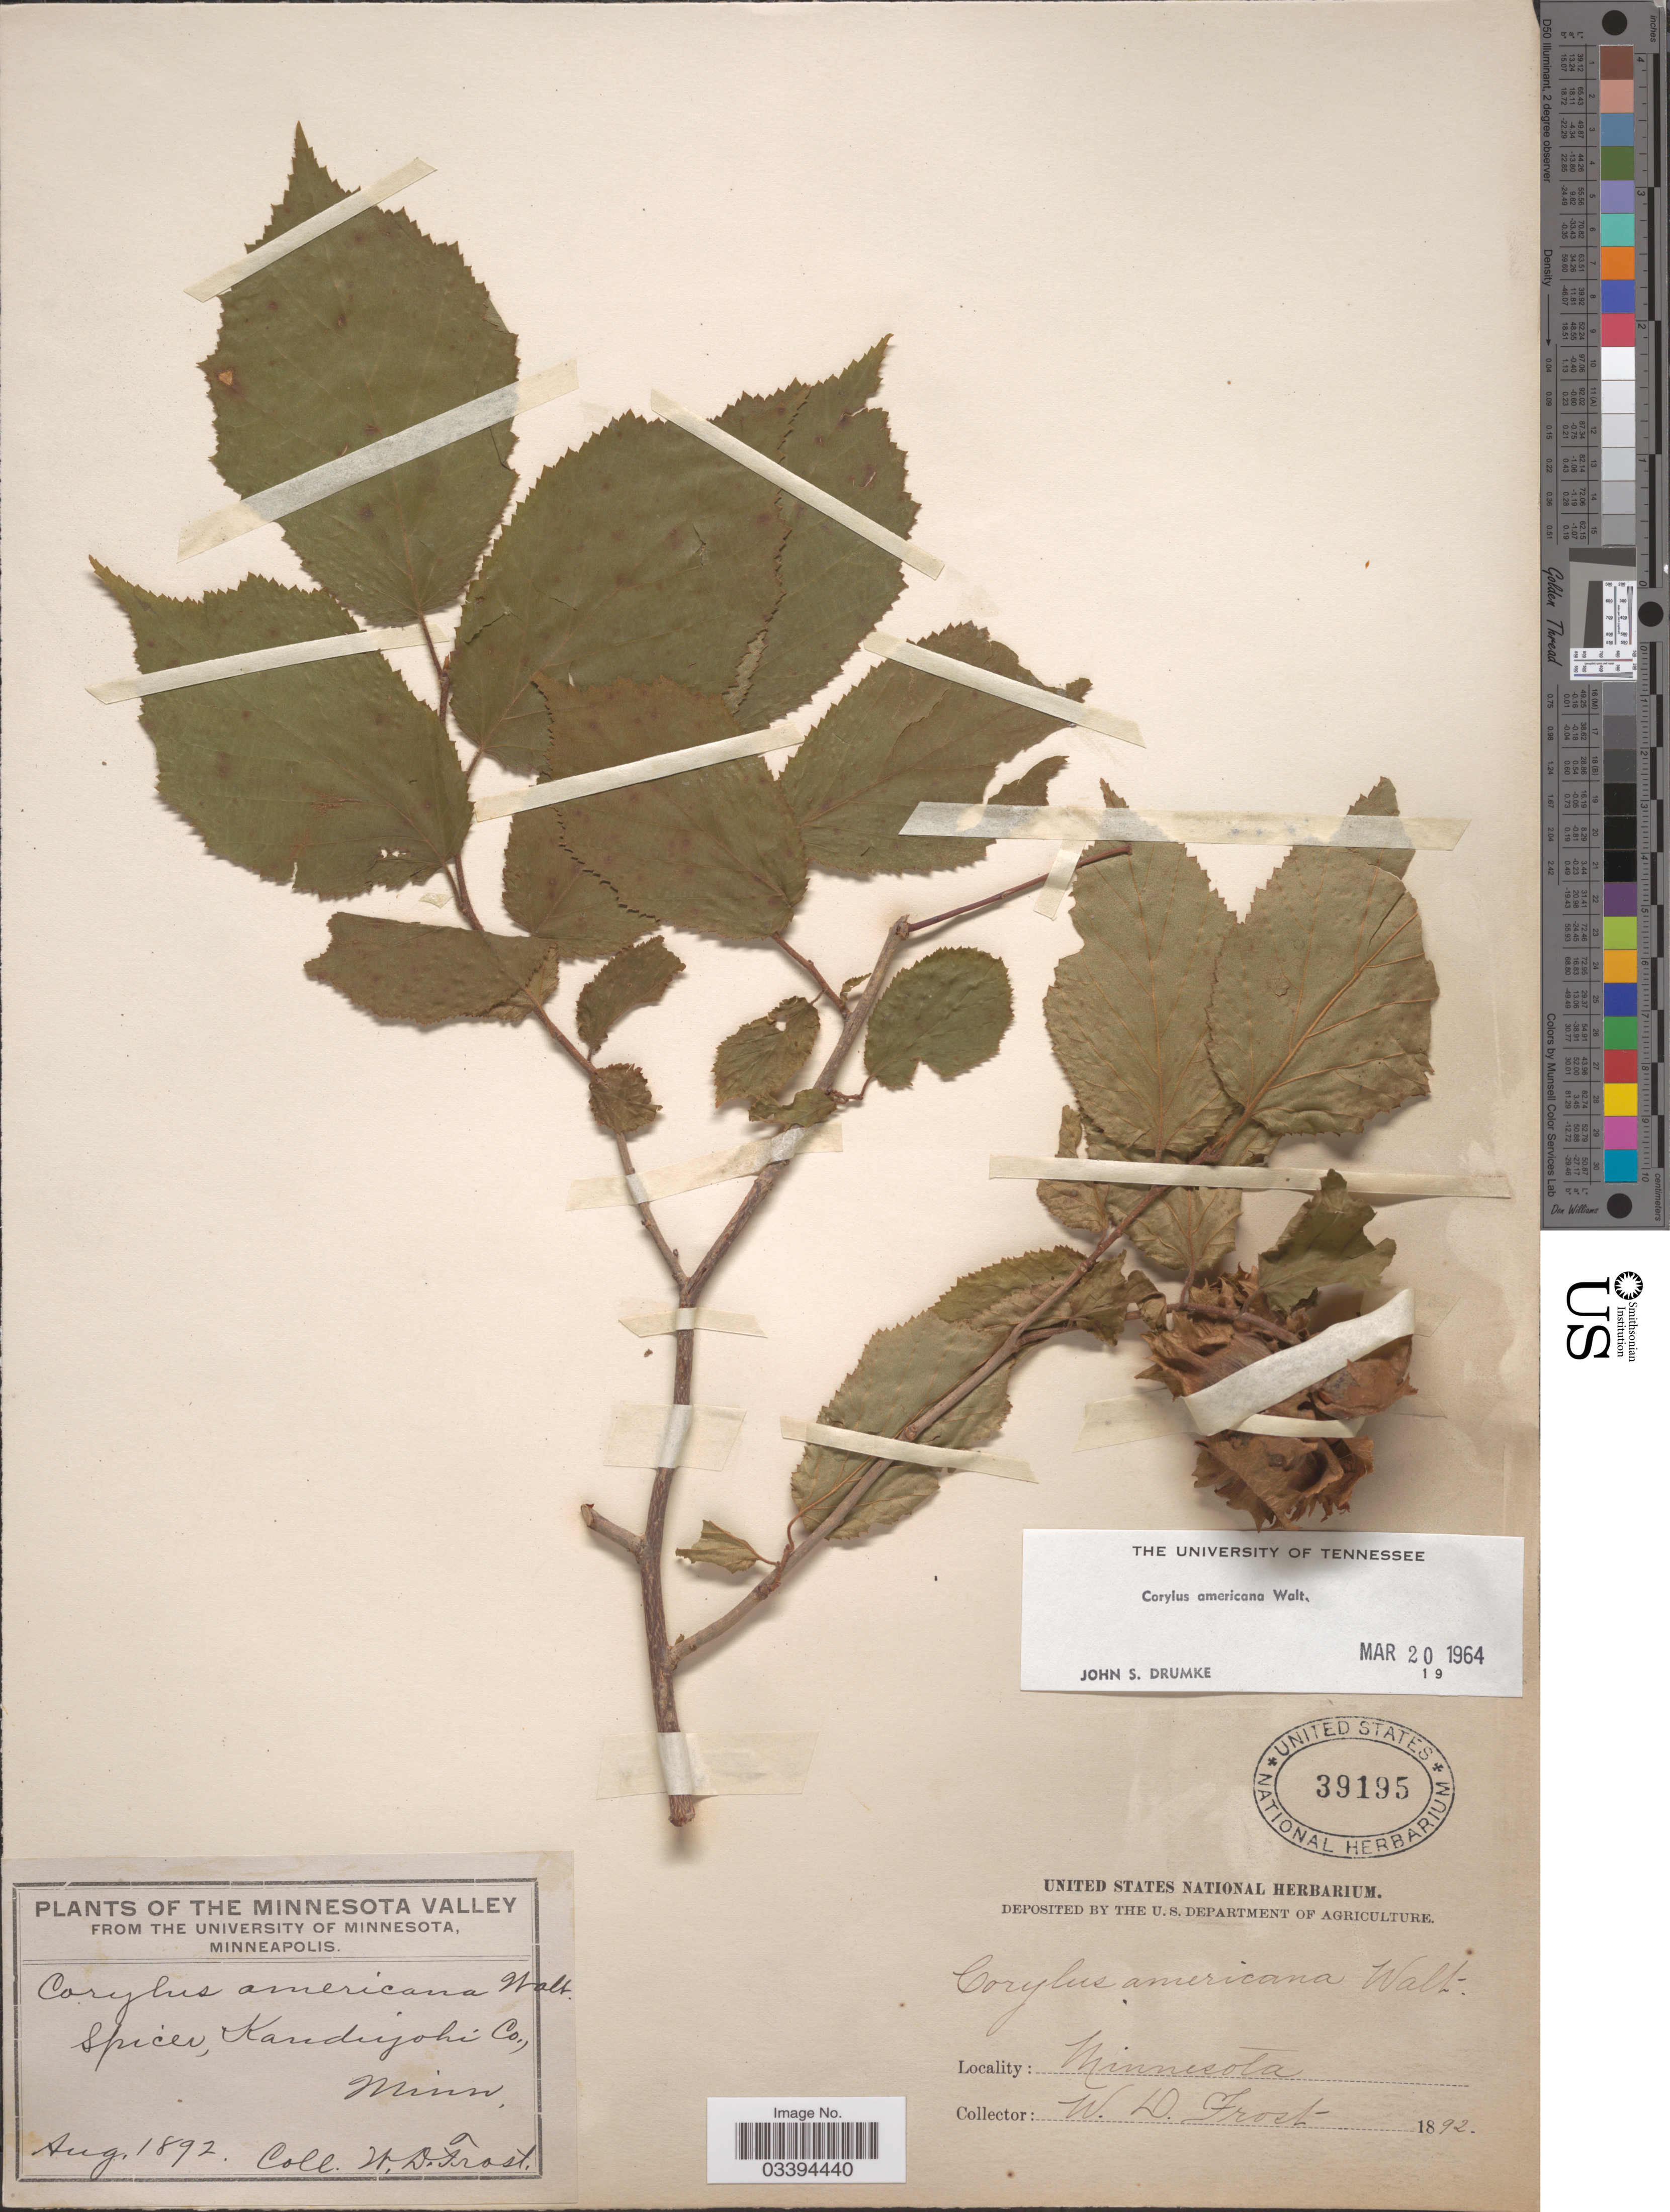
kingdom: Plantae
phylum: Tracheophyta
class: Magnoliopsida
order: Fagales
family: Betulaceae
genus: Corylus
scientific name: Corylus americana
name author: Walter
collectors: W. Frost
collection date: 1892-08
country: United States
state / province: Minnesota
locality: Spicer, Kandiyohi Co.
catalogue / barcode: US 39195